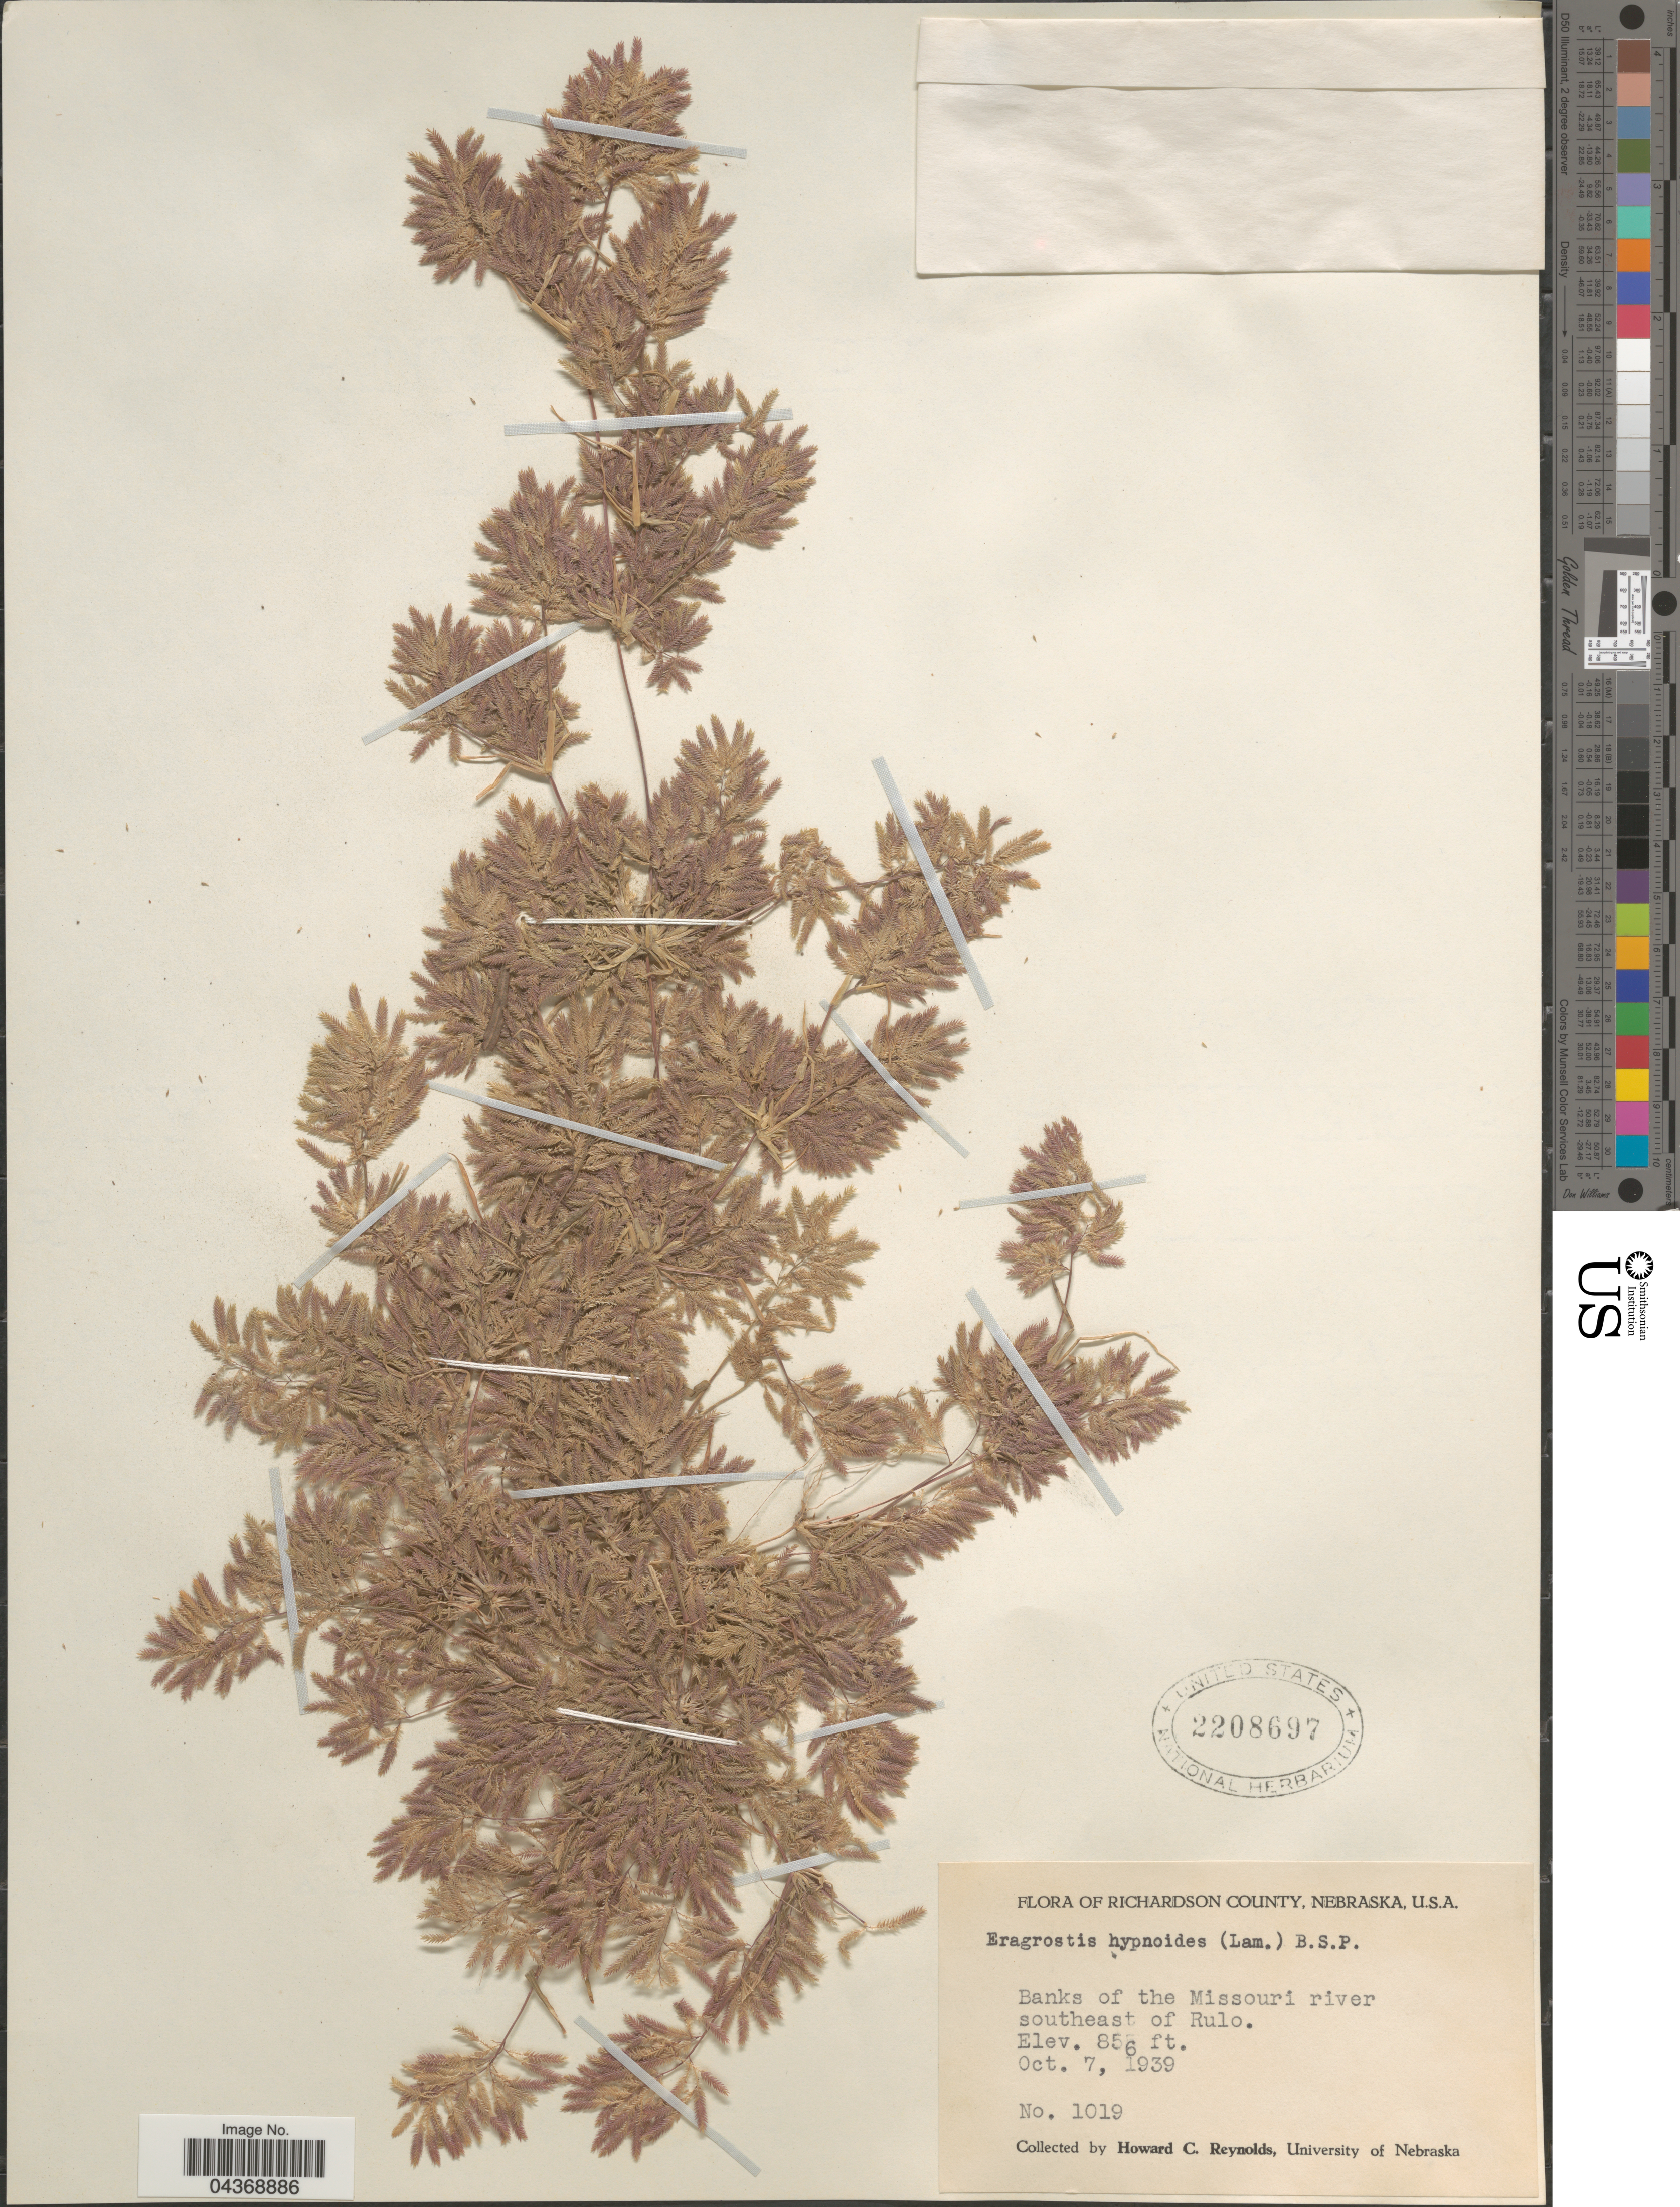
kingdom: Plantae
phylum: Tracheophyta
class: Liliopsida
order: Poales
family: Poaceae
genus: Eragrostis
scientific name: Eragrostis hypnoides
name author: (Lam.) Britton, Stearns & Poggenb.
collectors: H. Reynolds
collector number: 1019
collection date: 1939-10-07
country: United States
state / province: Nebraska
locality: Richardson County. Banks of the Missouri river southeast of Rulo.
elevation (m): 261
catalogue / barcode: US 2208697